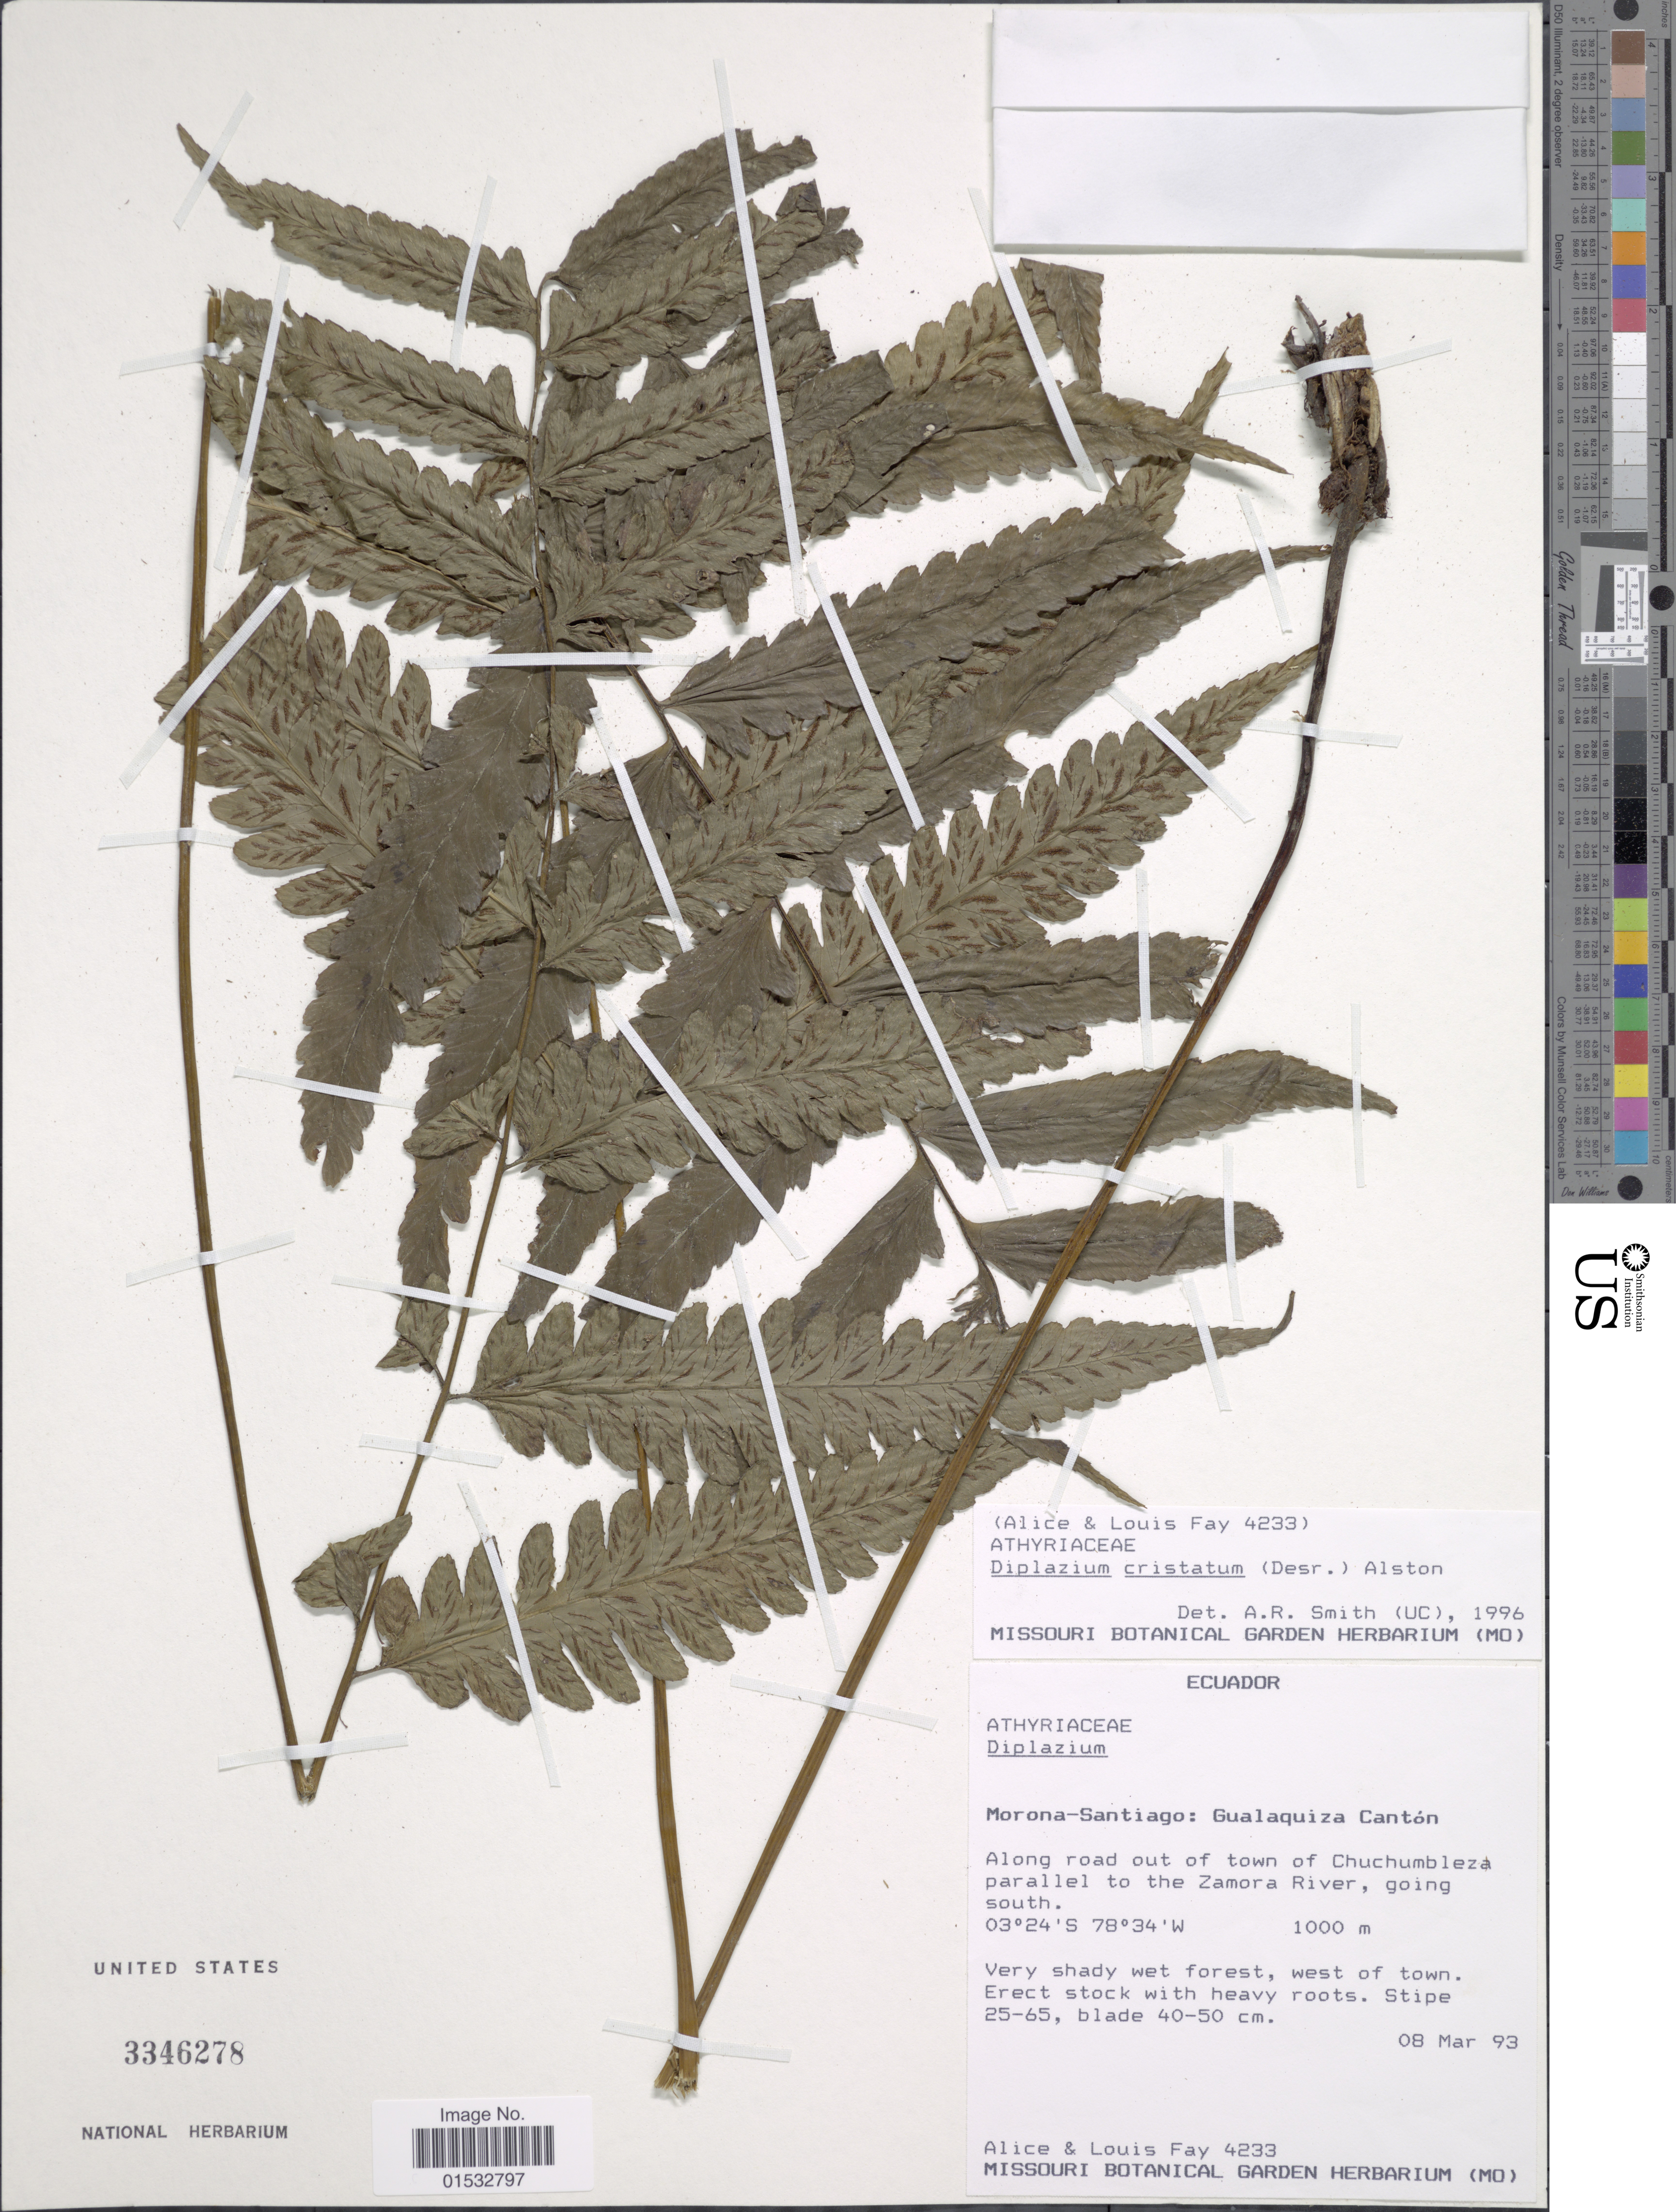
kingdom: Plantae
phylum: Tracheophyta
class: Polypodiopsida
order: Polypodiales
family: Athyriaceae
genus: Diplazium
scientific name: Diplazium cristatum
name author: (Desr.) Alston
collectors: A. Fay & L. Fay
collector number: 4233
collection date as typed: Transcribed d/m/y: 8/3/93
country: Ecuador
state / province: Morona-Santiago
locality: Gualaquiza Cantón. Along road out of town of Chuchumbleza parallel to the Zamora River, going south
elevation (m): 1000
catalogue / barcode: US 3346278